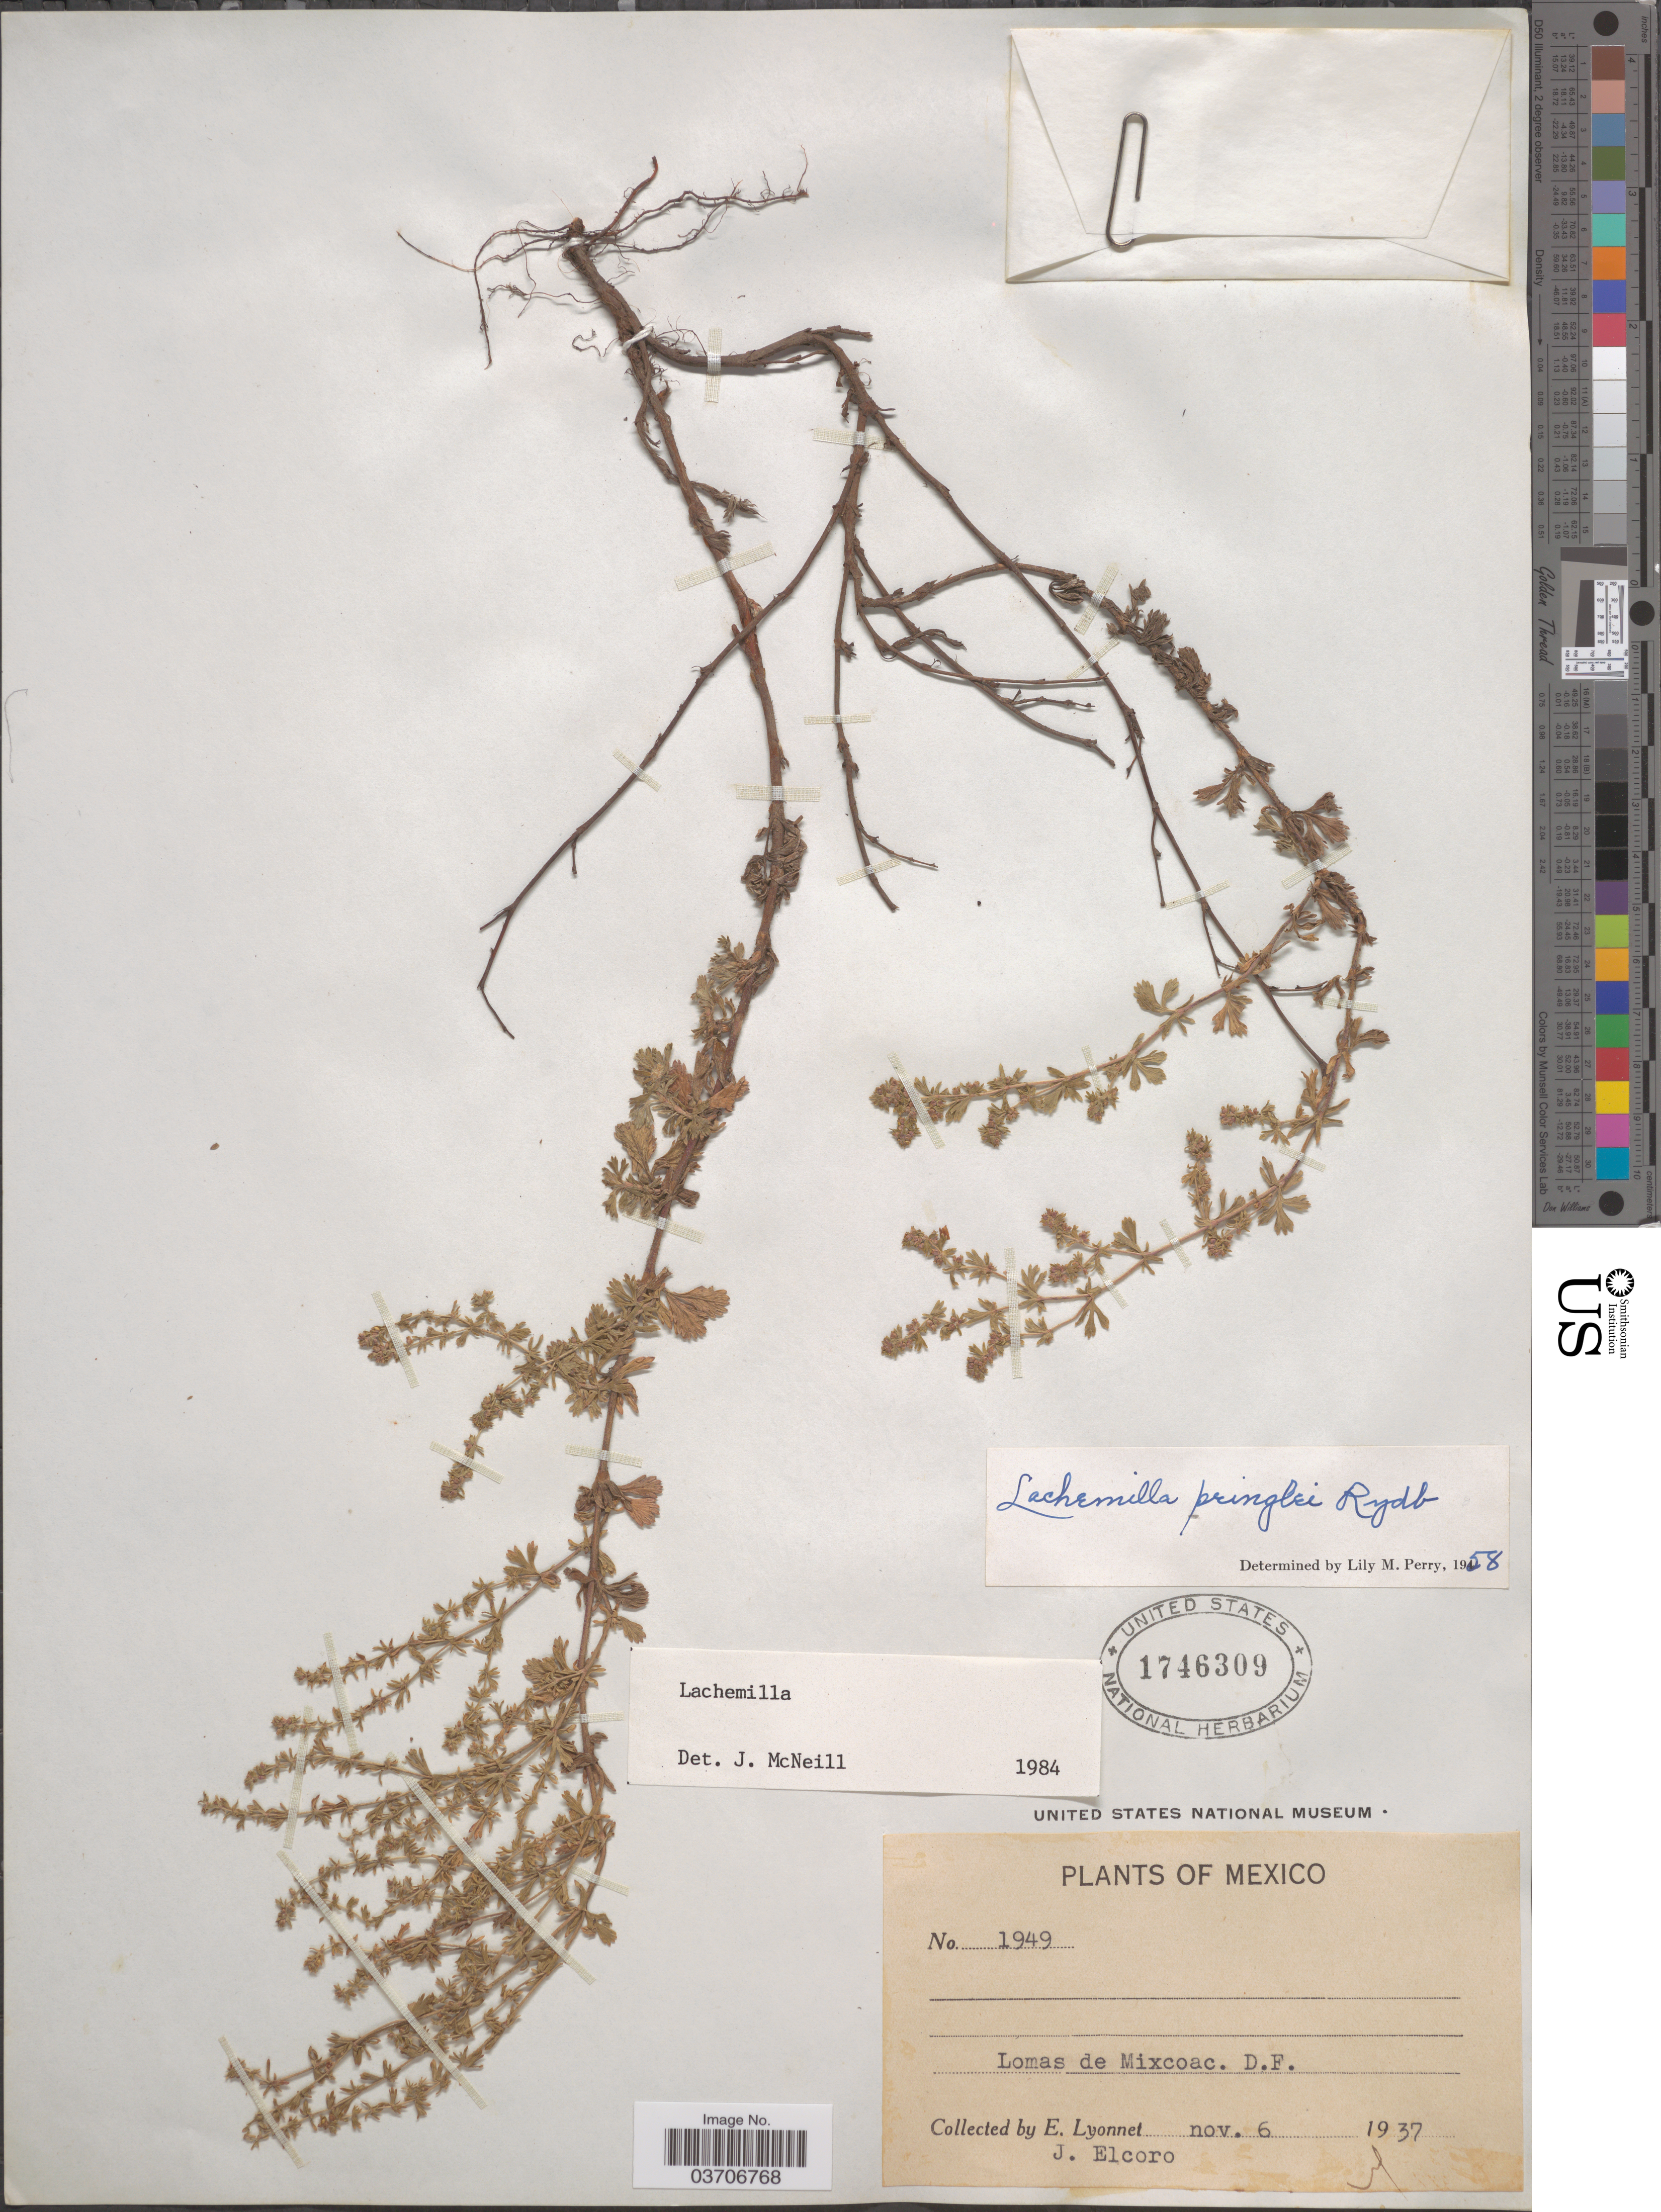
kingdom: Plantae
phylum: Tracheophyta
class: Magnoliopsida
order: Rosales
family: Rosaceae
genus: Lachemilla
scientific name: Lachemilla sp.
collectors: E. Lyonnet & J. Elcoro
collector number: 1949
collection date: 1937-11-06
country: Mexico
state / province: Distrito Federal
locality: Lomas de Mixcoac.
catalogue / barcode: US 1746309